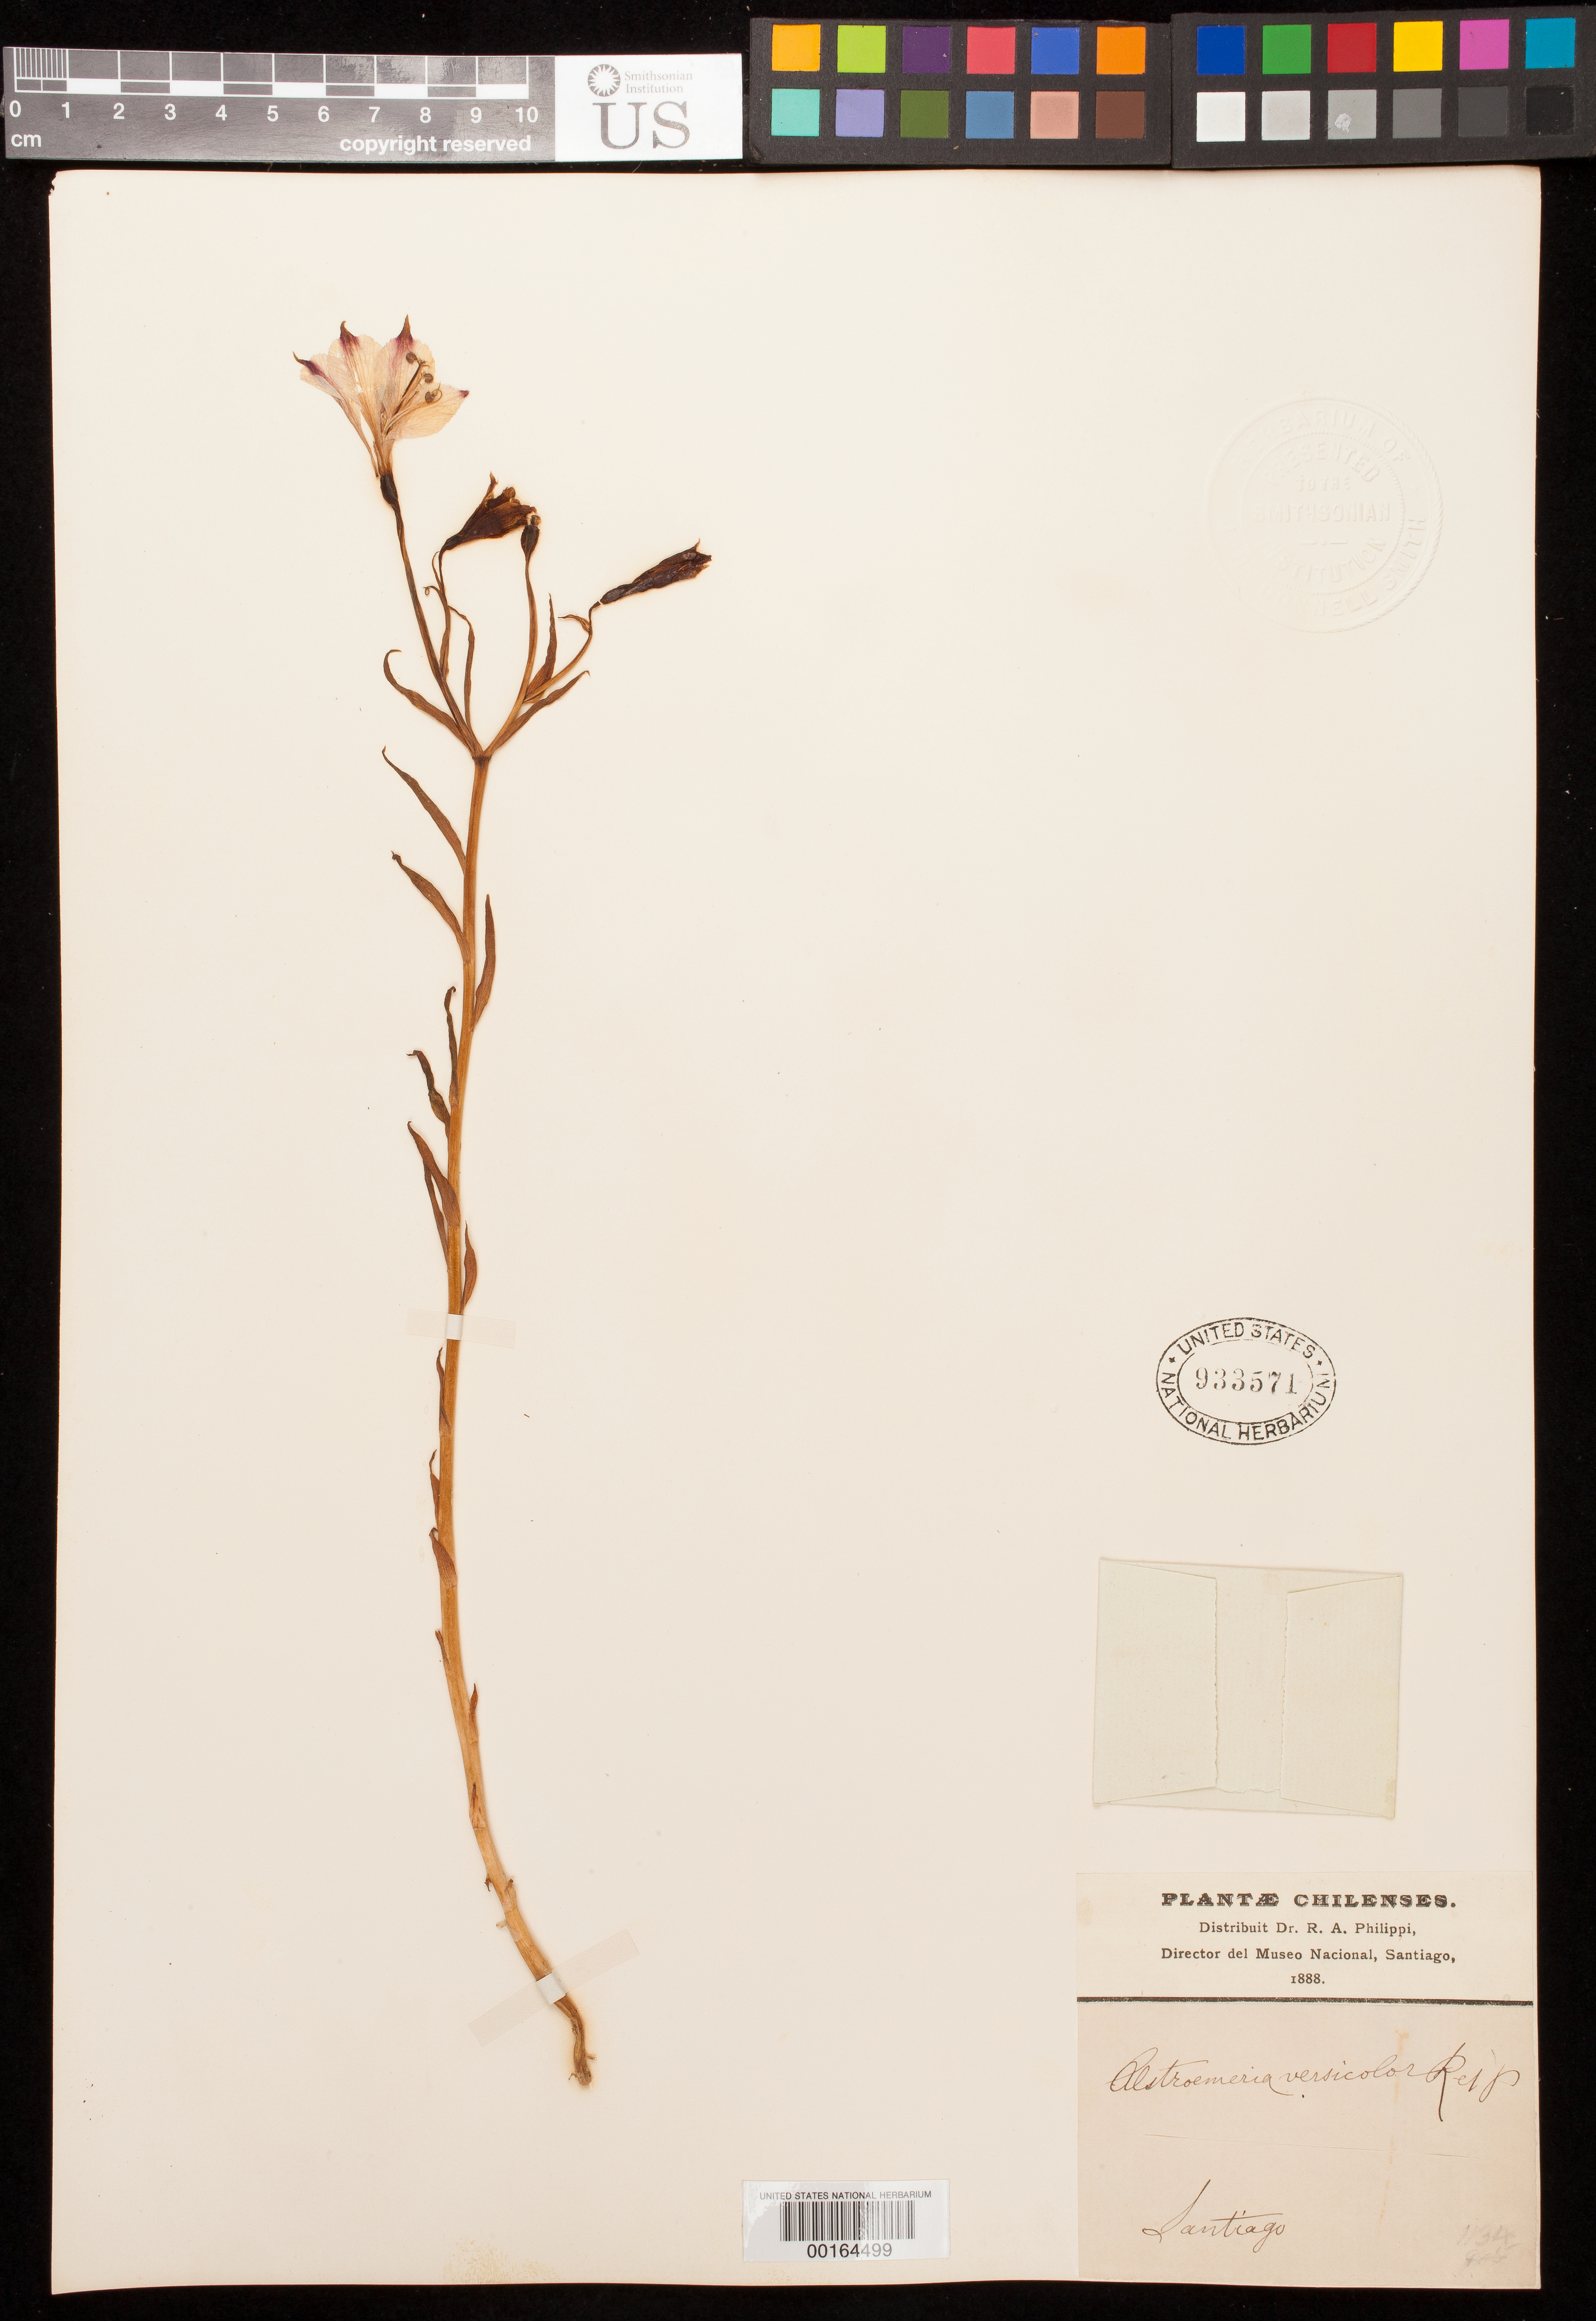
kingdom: Plantae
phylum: Tracheophyta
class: Liliopsida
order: Liliales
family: Alstroemeriaceae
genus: Alstroemeria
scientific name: Alstroemeria versicolor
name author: Ruiz & Pav.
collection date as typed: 1888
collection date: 1888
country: Chile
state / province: Región Metropolitana (RM)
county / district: Santiago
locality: Santiago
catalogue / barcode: US 933571